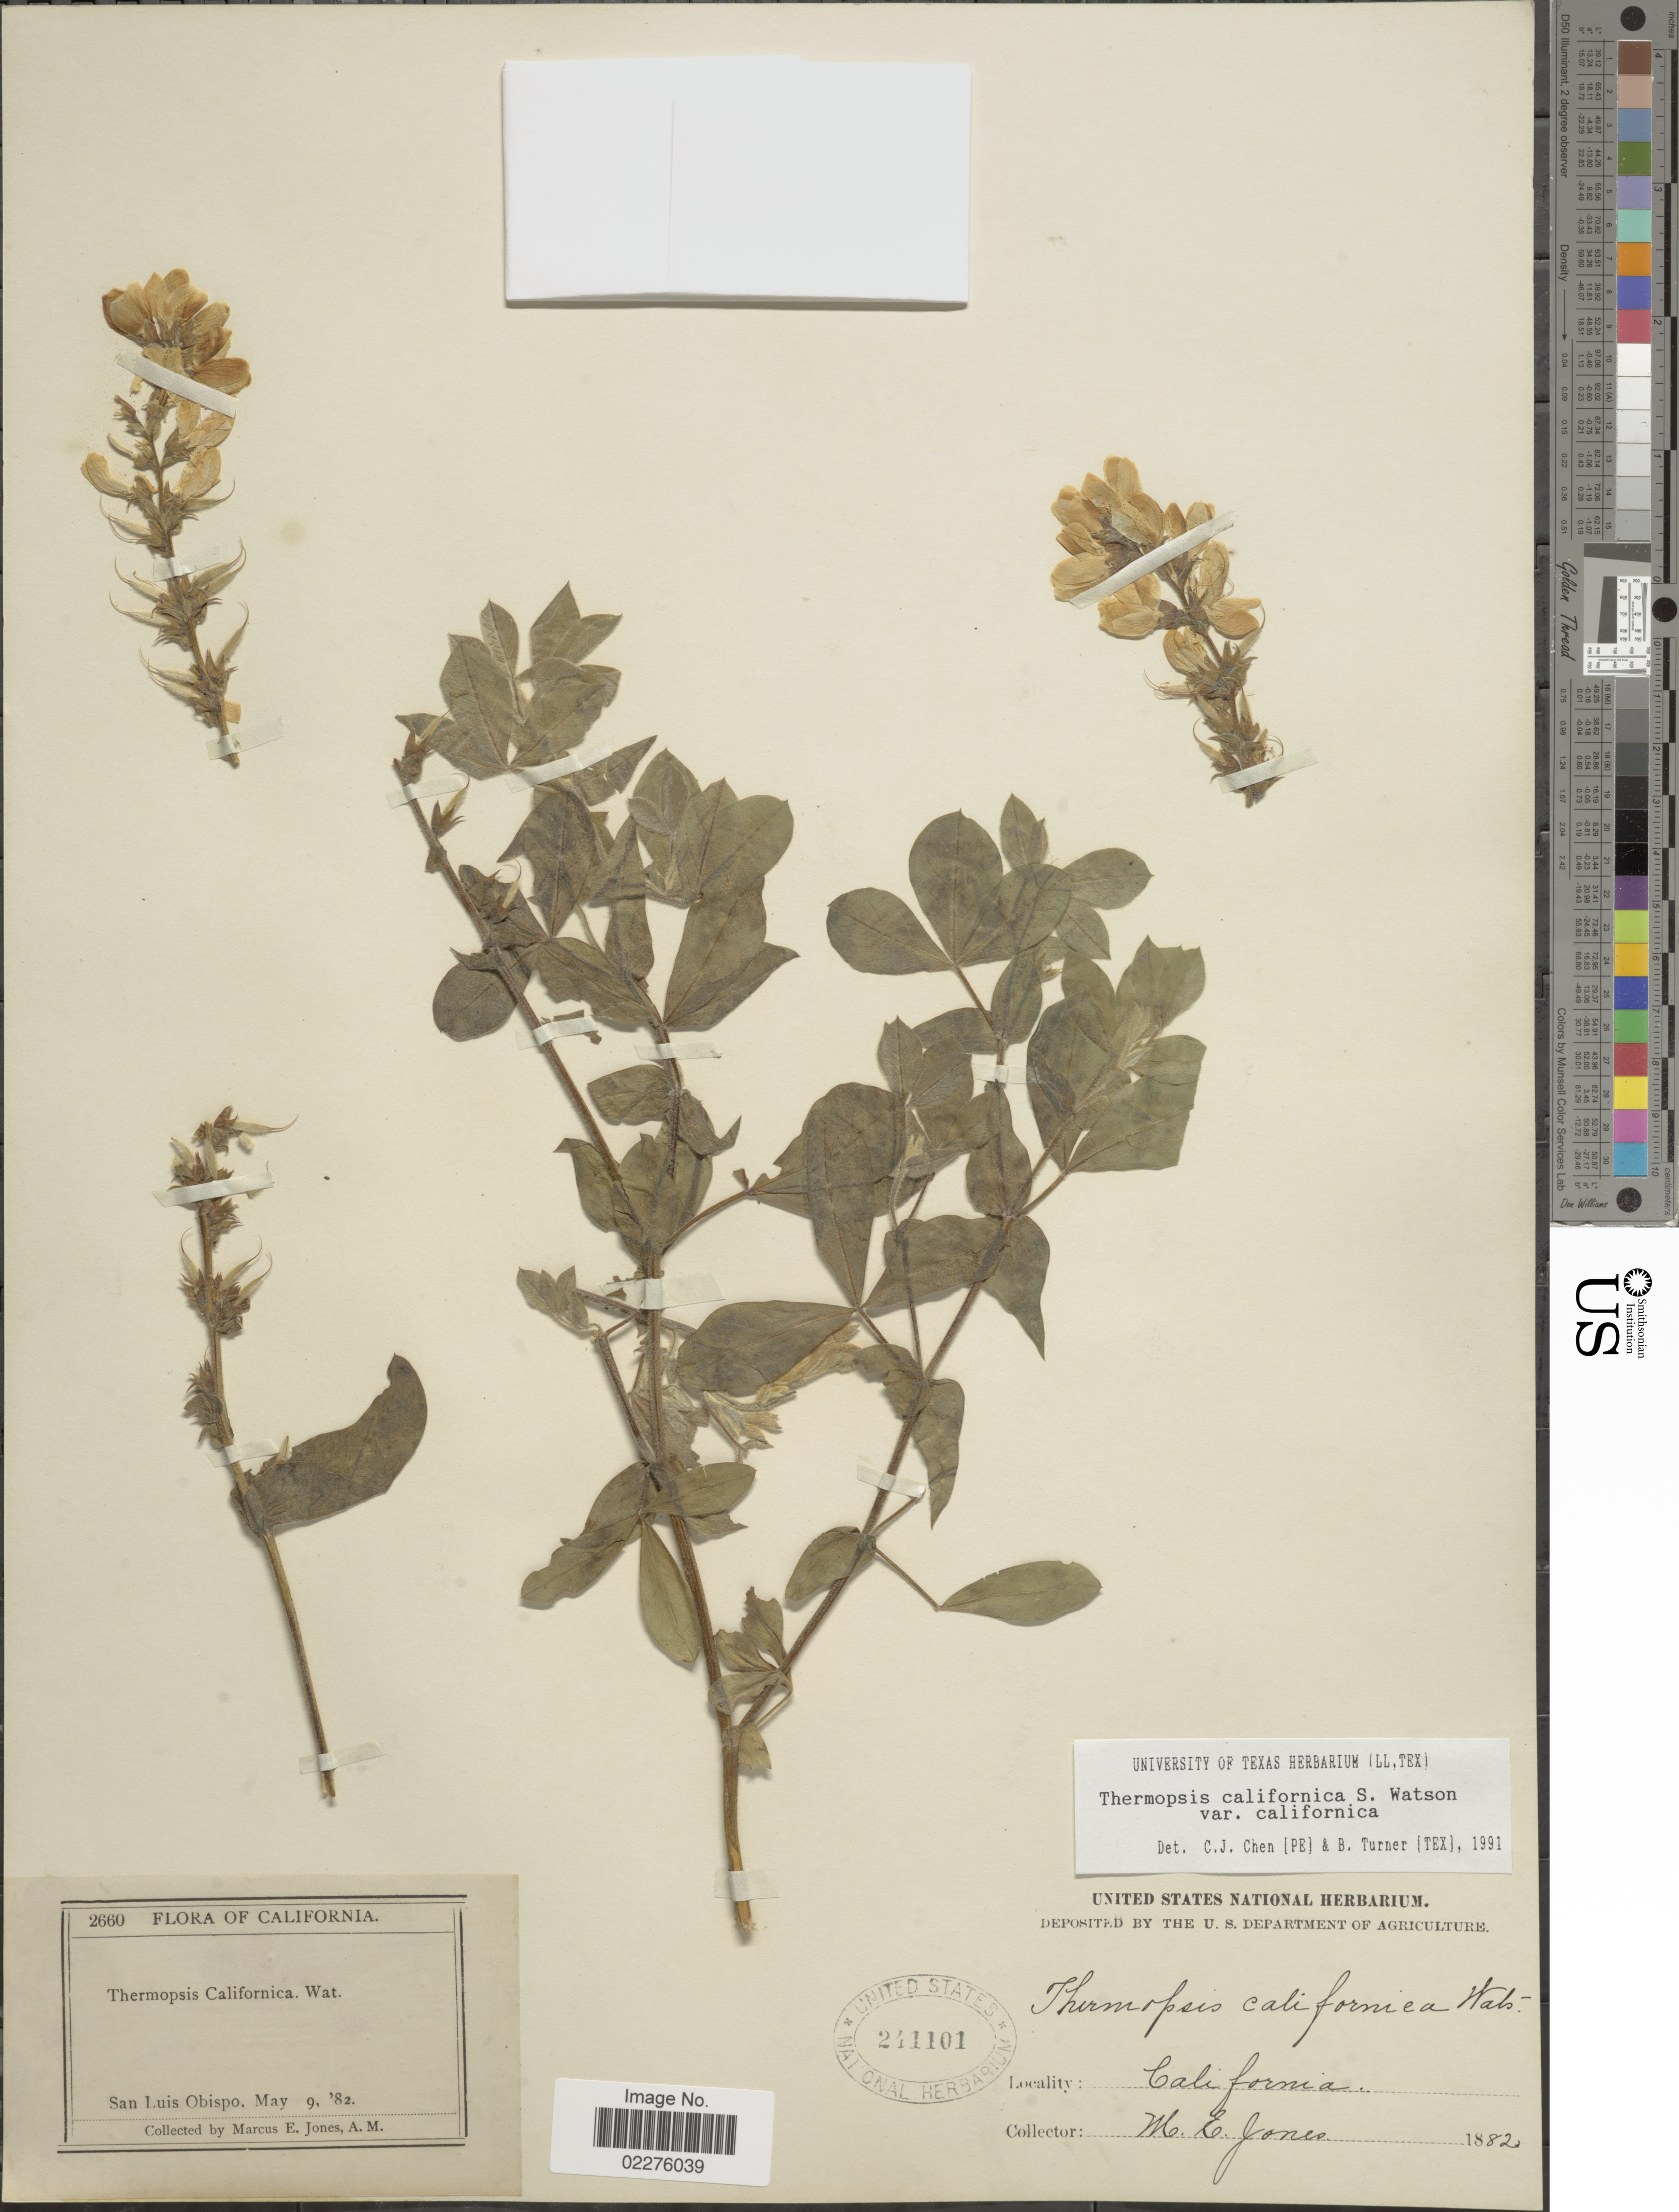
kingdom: Plantae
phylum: Tracheophyta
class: Magnoliopsida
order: Fabales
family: Fabaceae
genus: Thermopsis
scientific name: Thermopsis californica var. californica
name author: S. Watson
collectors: M. E. Jones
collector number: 2660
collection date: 1882-05-09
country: United States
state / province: California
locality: San Lusi Obispo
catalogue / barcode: US 241101